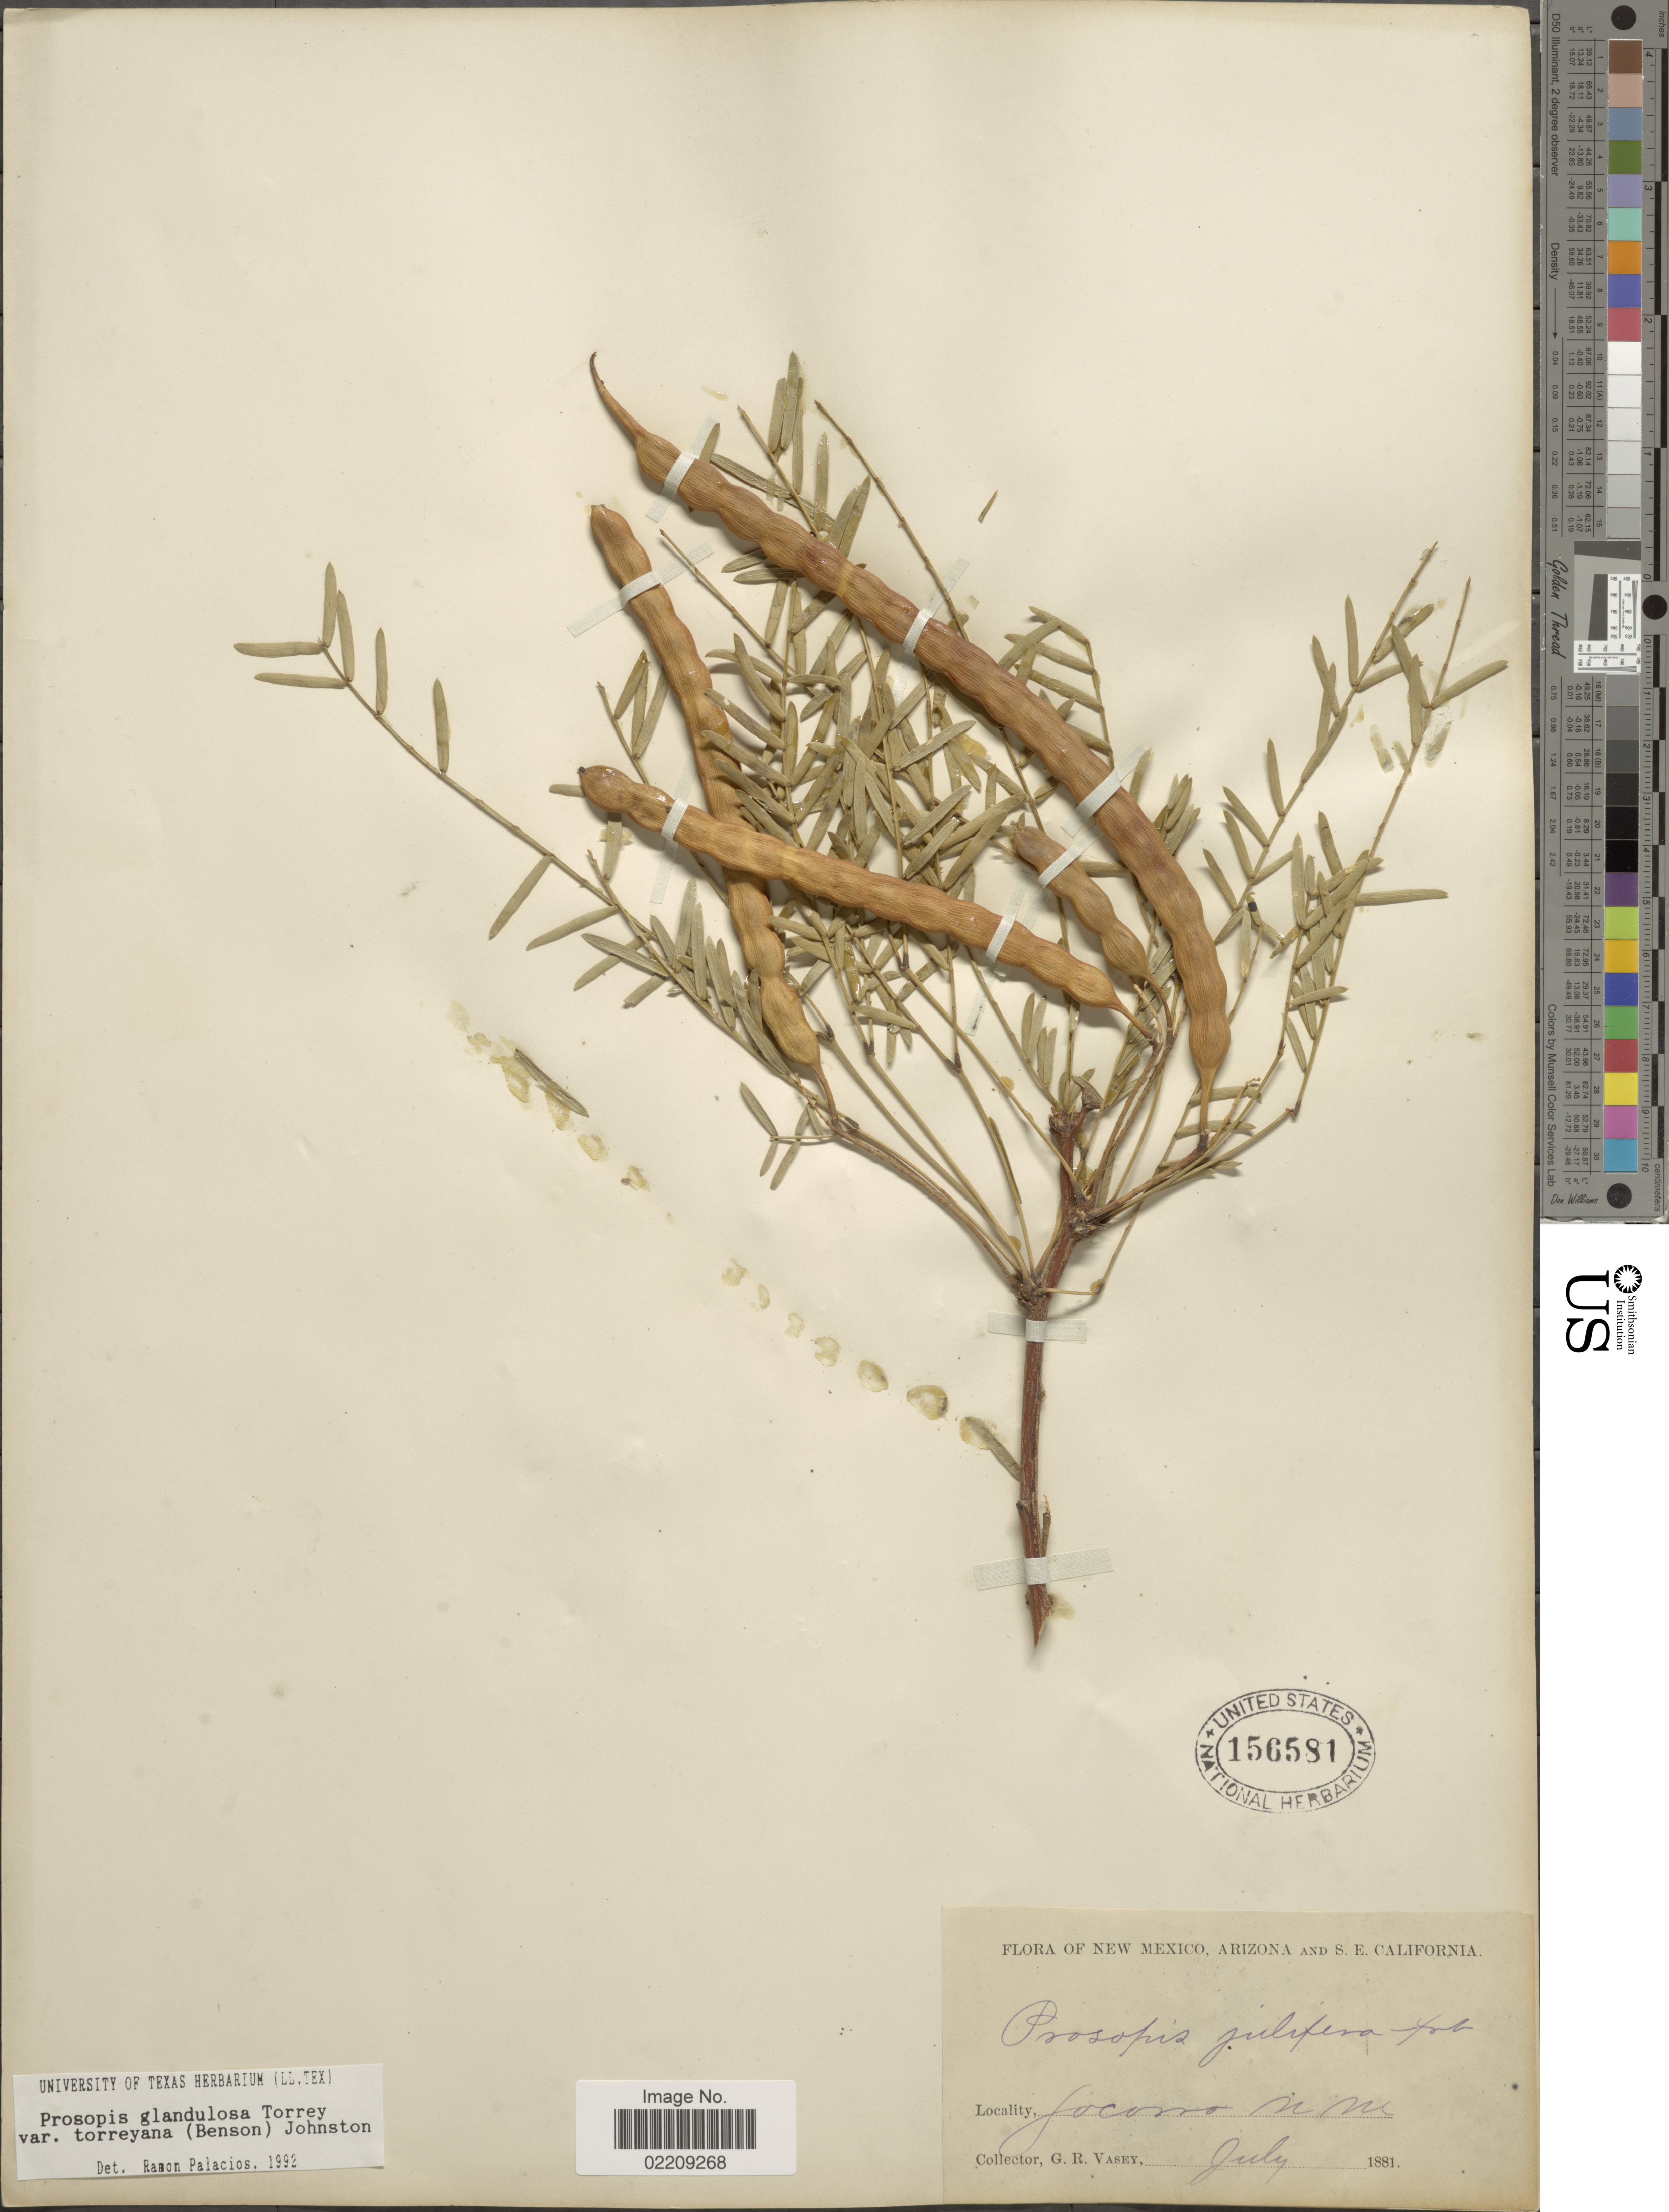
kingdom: Plantae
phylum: Tracheophyta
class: Magnoliopsida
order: Fabales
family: Fabaceae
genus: Neltuma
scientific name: Neltuma odorata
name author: (Torr. & Frém.) C. E. Hughes & G.P. Lewis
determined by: Strong, Mark T., (BOT), Smithsonian Institution - National Museum of Natural History (UNITED STATES)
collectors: G. R. Vasey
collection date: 1881-07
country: United States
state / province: New Mexico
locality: Socorro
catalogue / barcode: US 156581